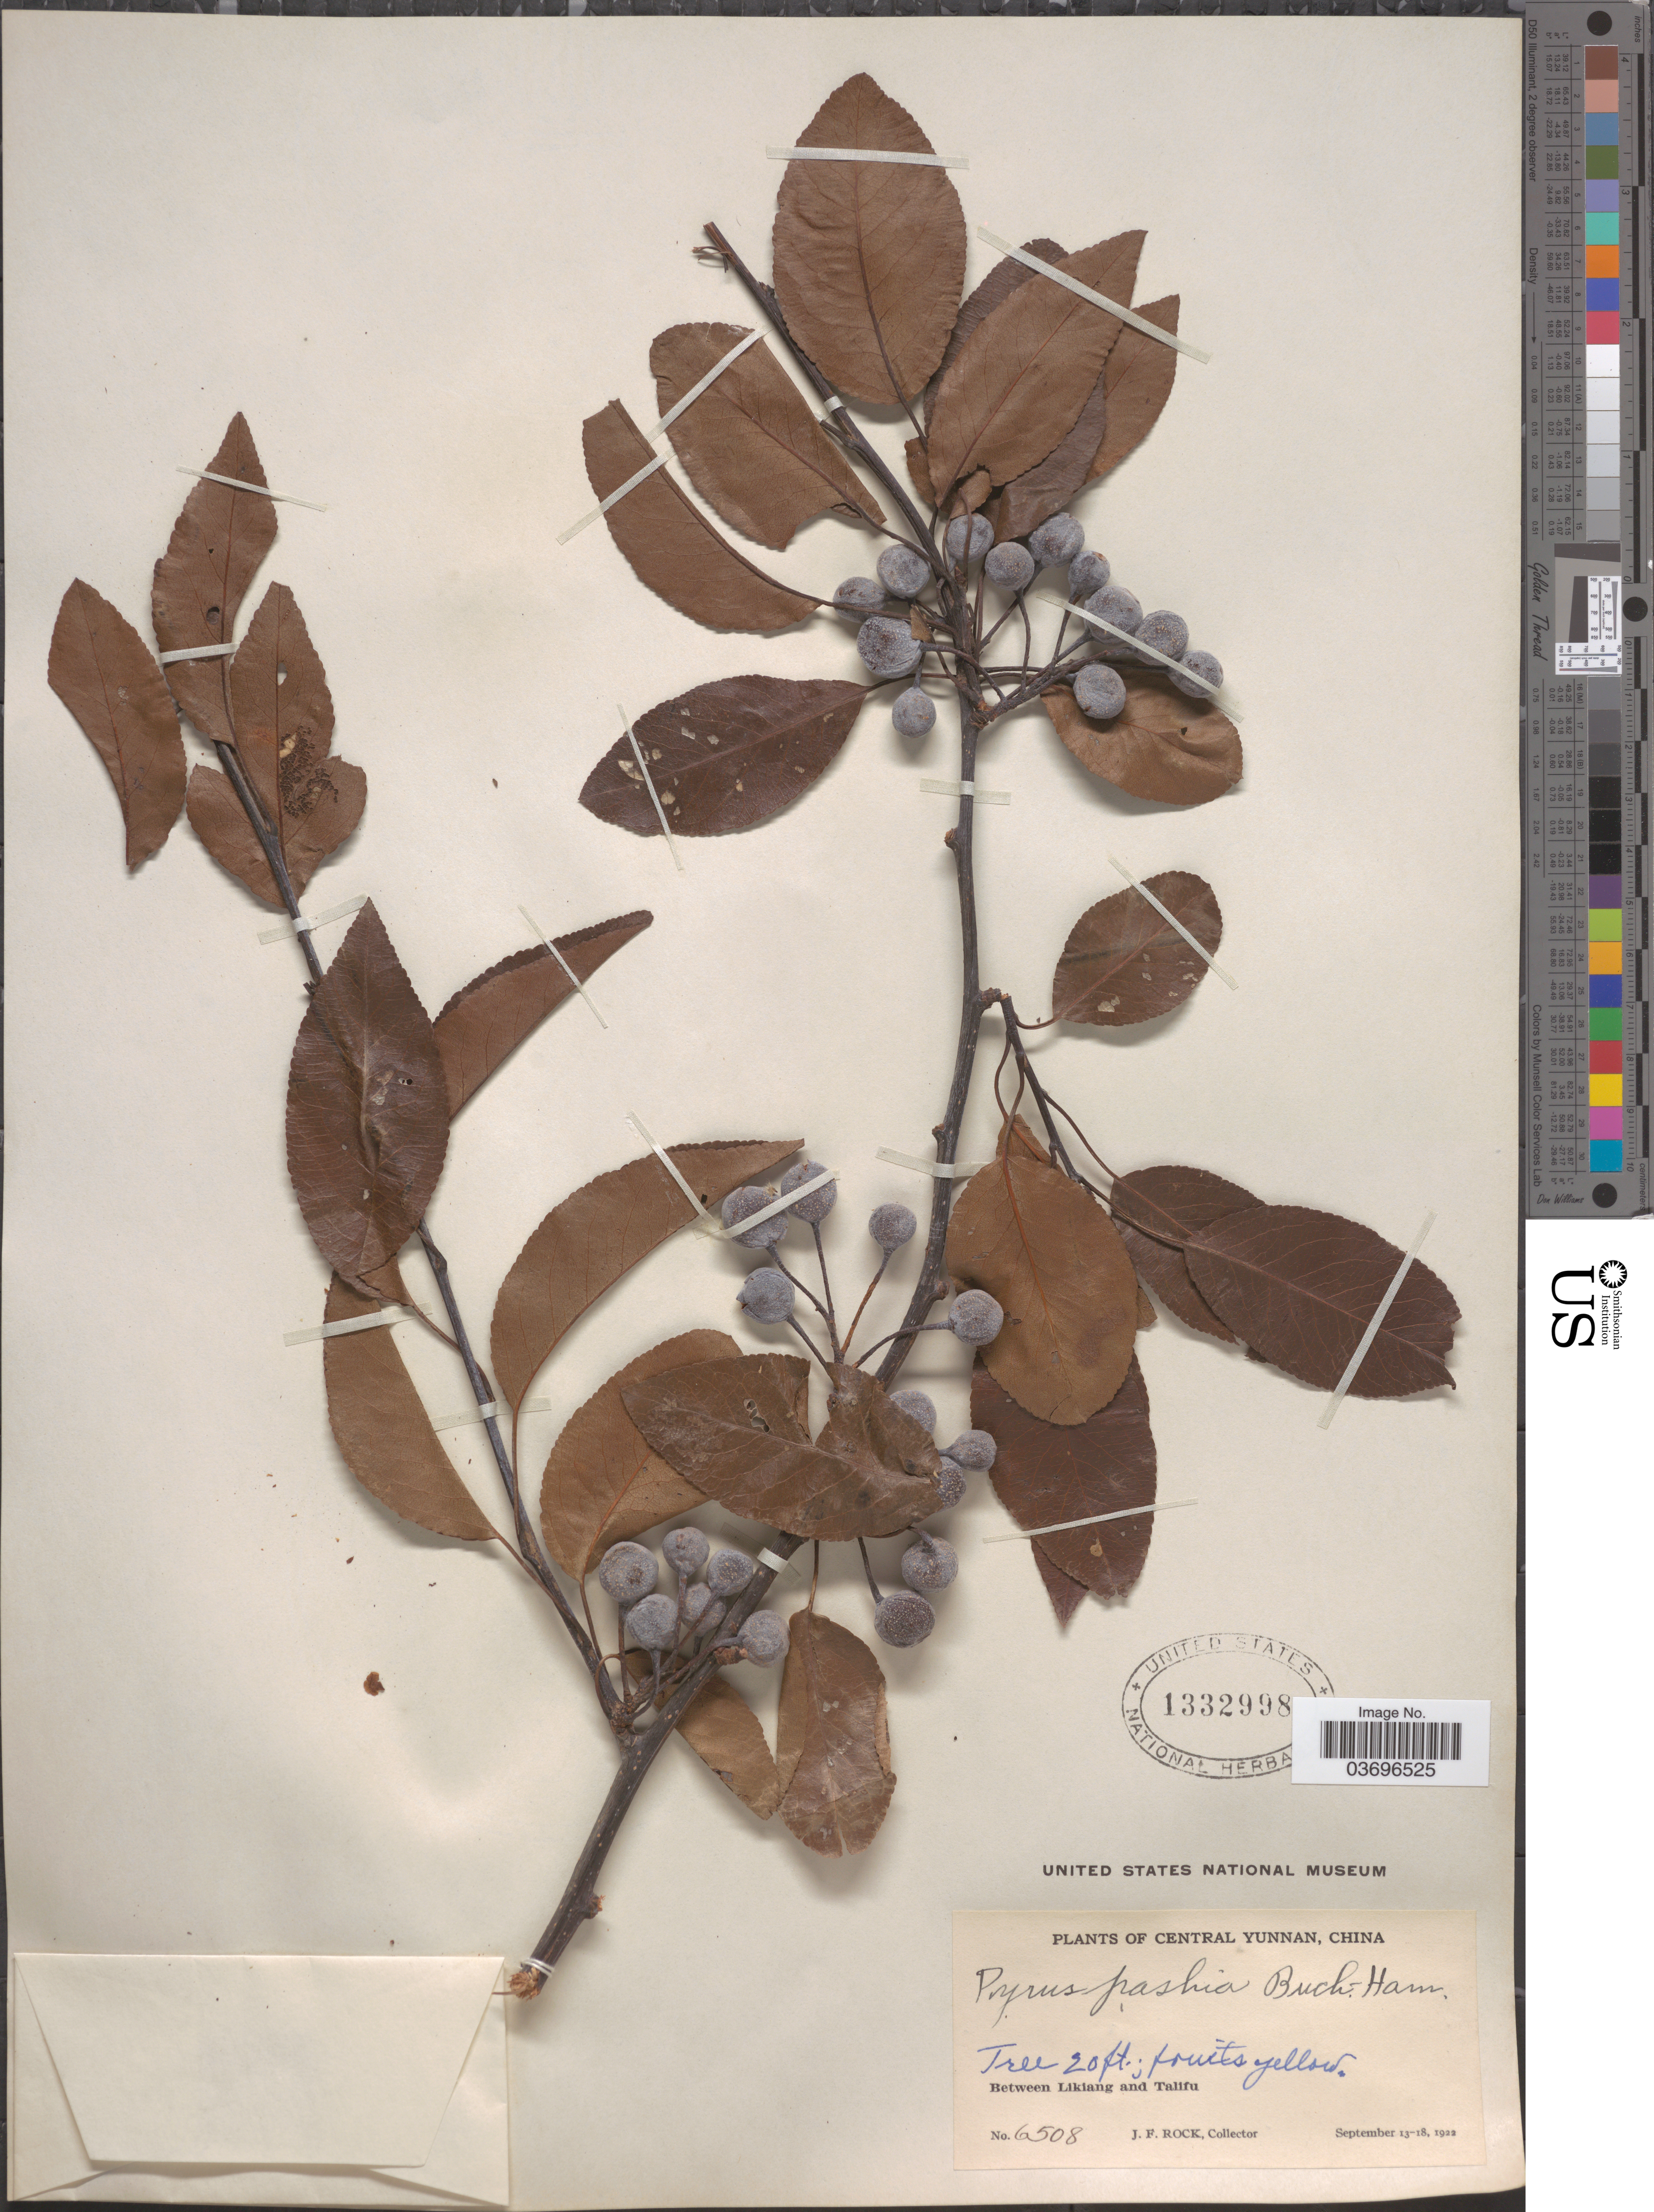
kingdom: Plantae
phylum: Tracheophyta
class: Magnoliopsida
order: Rosales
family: Rosaceae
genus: Pyrus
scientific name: Pyrus pashia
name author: Buch.-Ham. ex D. Don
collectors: J. Rock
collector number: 6508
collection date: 1922-09-13/1922-09-18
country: China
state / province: Yunnan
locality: Central Yunnan. Between Likiang and Talifu.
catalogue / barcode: US 1332998